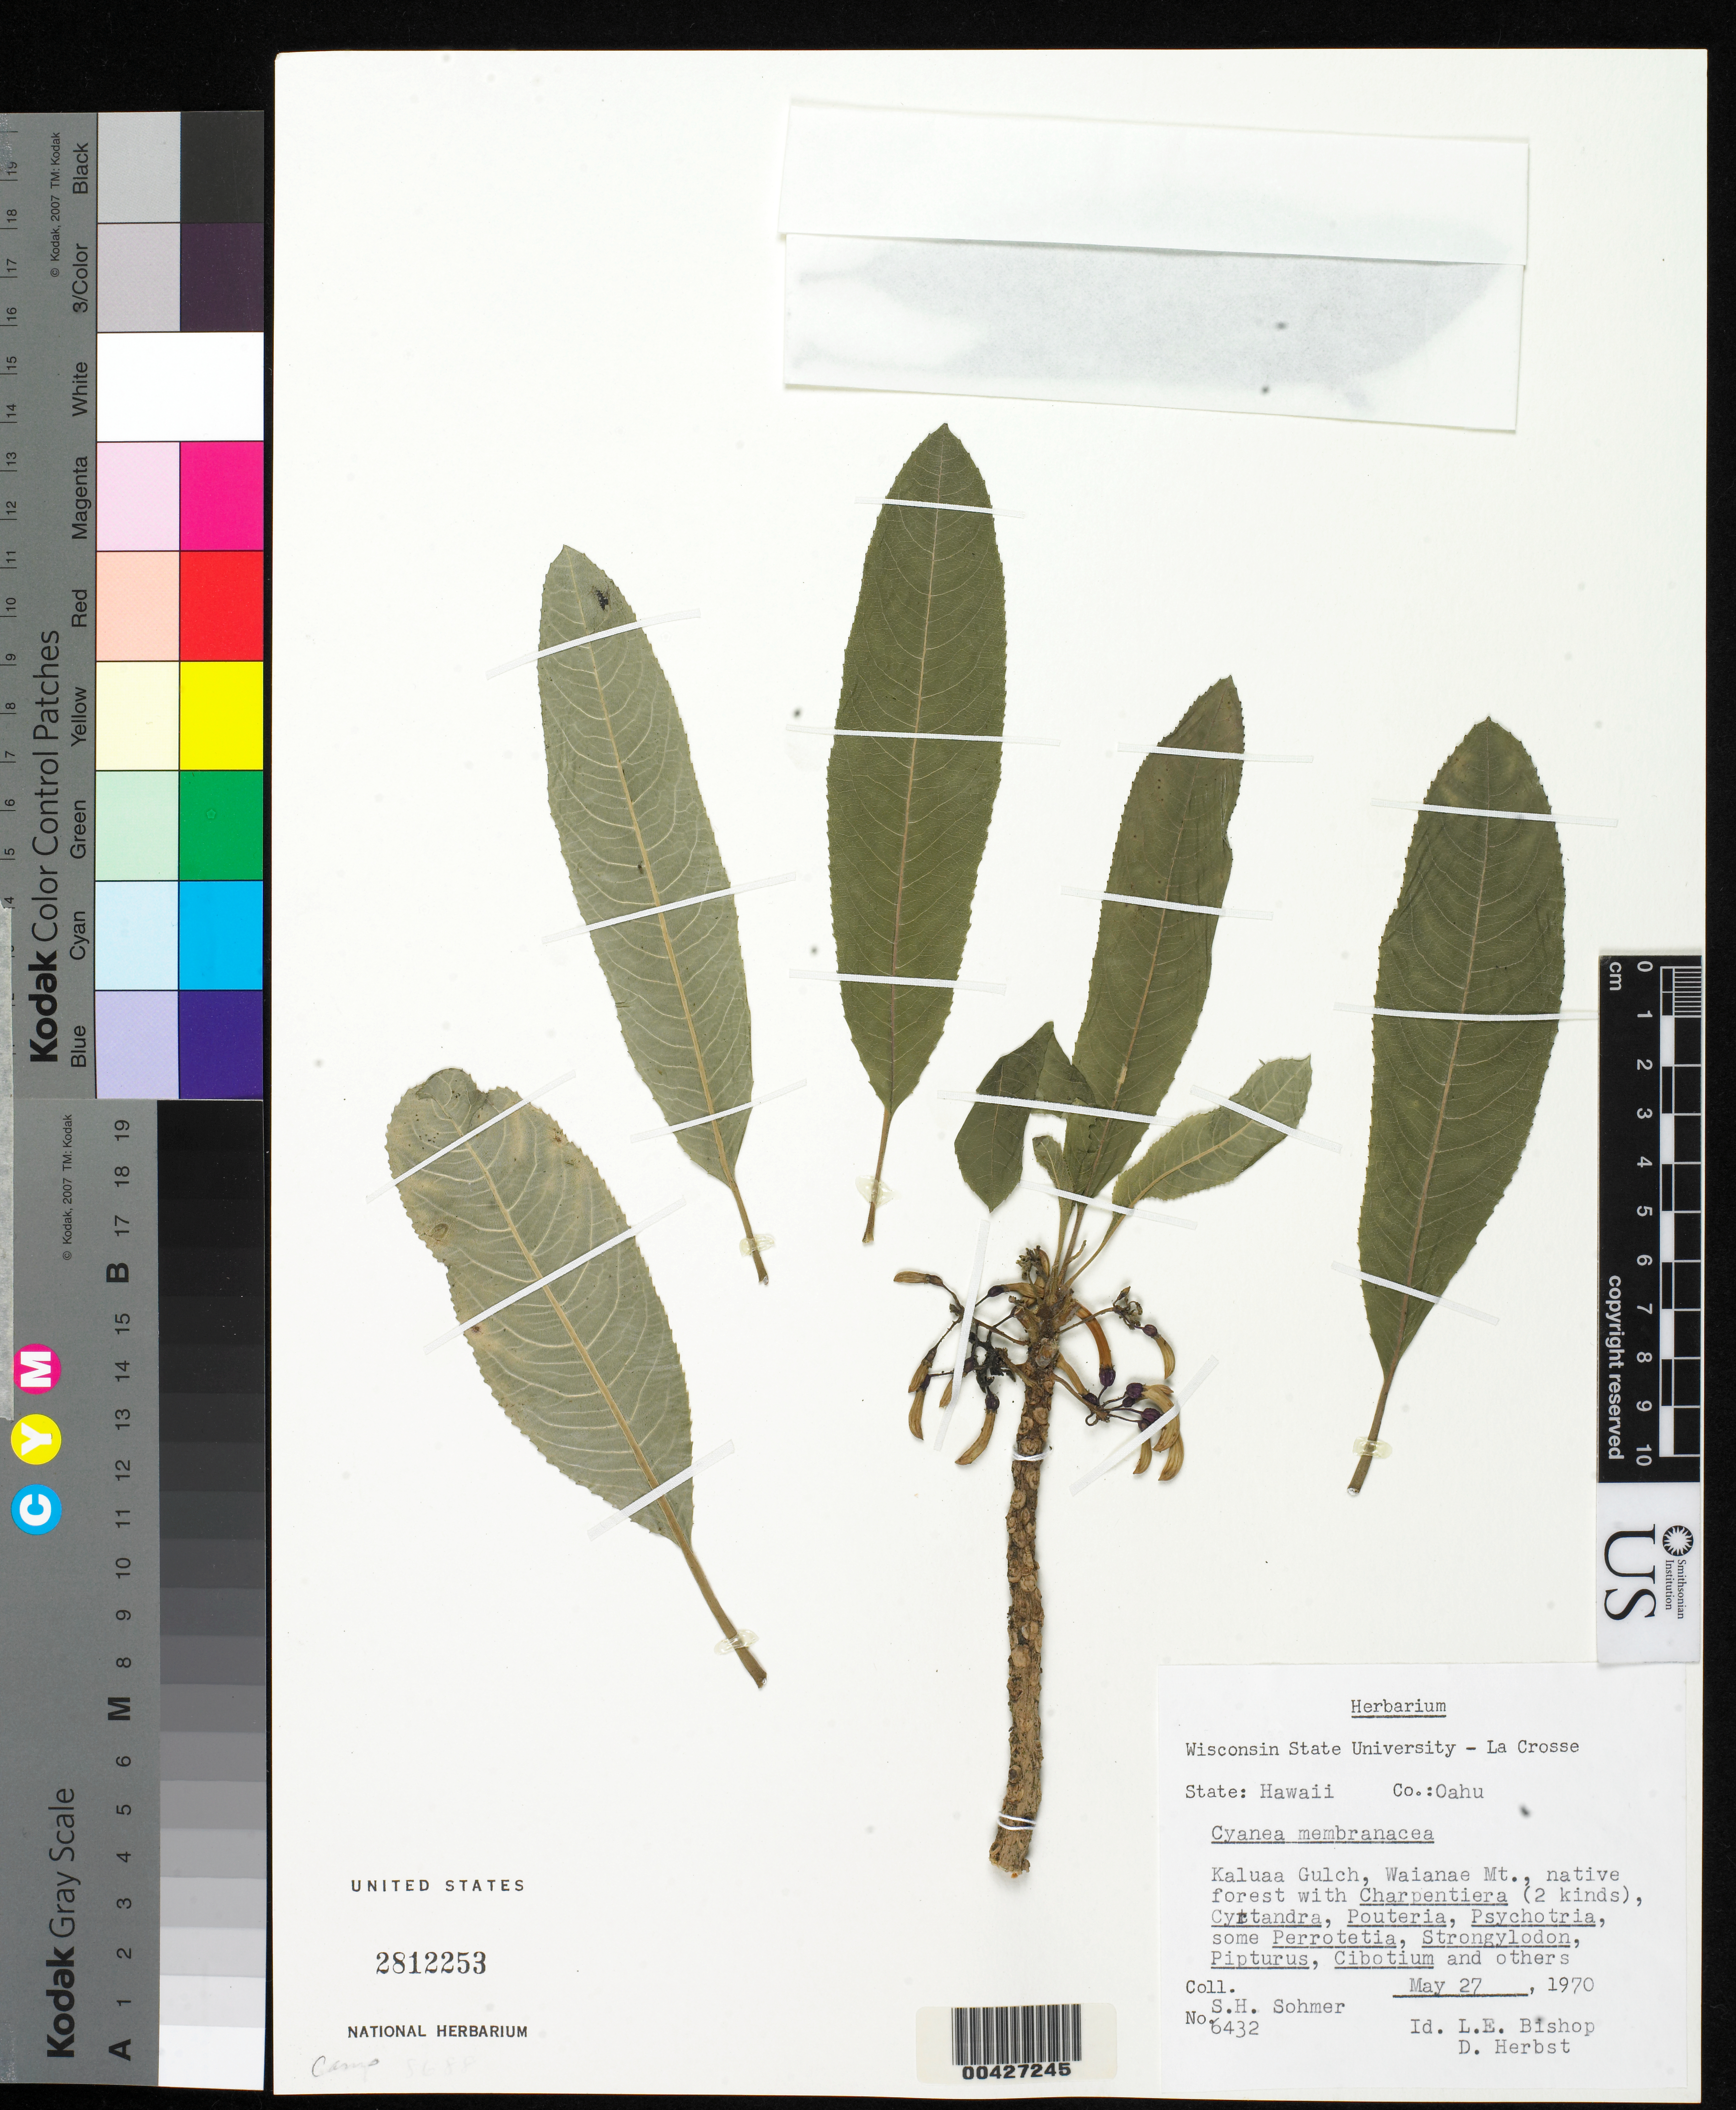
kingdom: Plantae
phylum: Tracheophyta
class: Magnoliopsida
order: Asterales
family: Campanulaceae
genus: Cyanea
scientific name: Cyanea membranacea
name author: Rock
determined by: Herbst, D. R.; Bishop, L. E.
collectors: S. H. Sohmer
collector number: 6432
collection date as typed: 27 May 1970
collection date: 1970-05-27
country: United States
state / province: Hawaii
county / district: Honolulu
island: Oahu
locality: Kaluaa Gulch, Waianae Mt.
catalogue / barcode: US 2812253